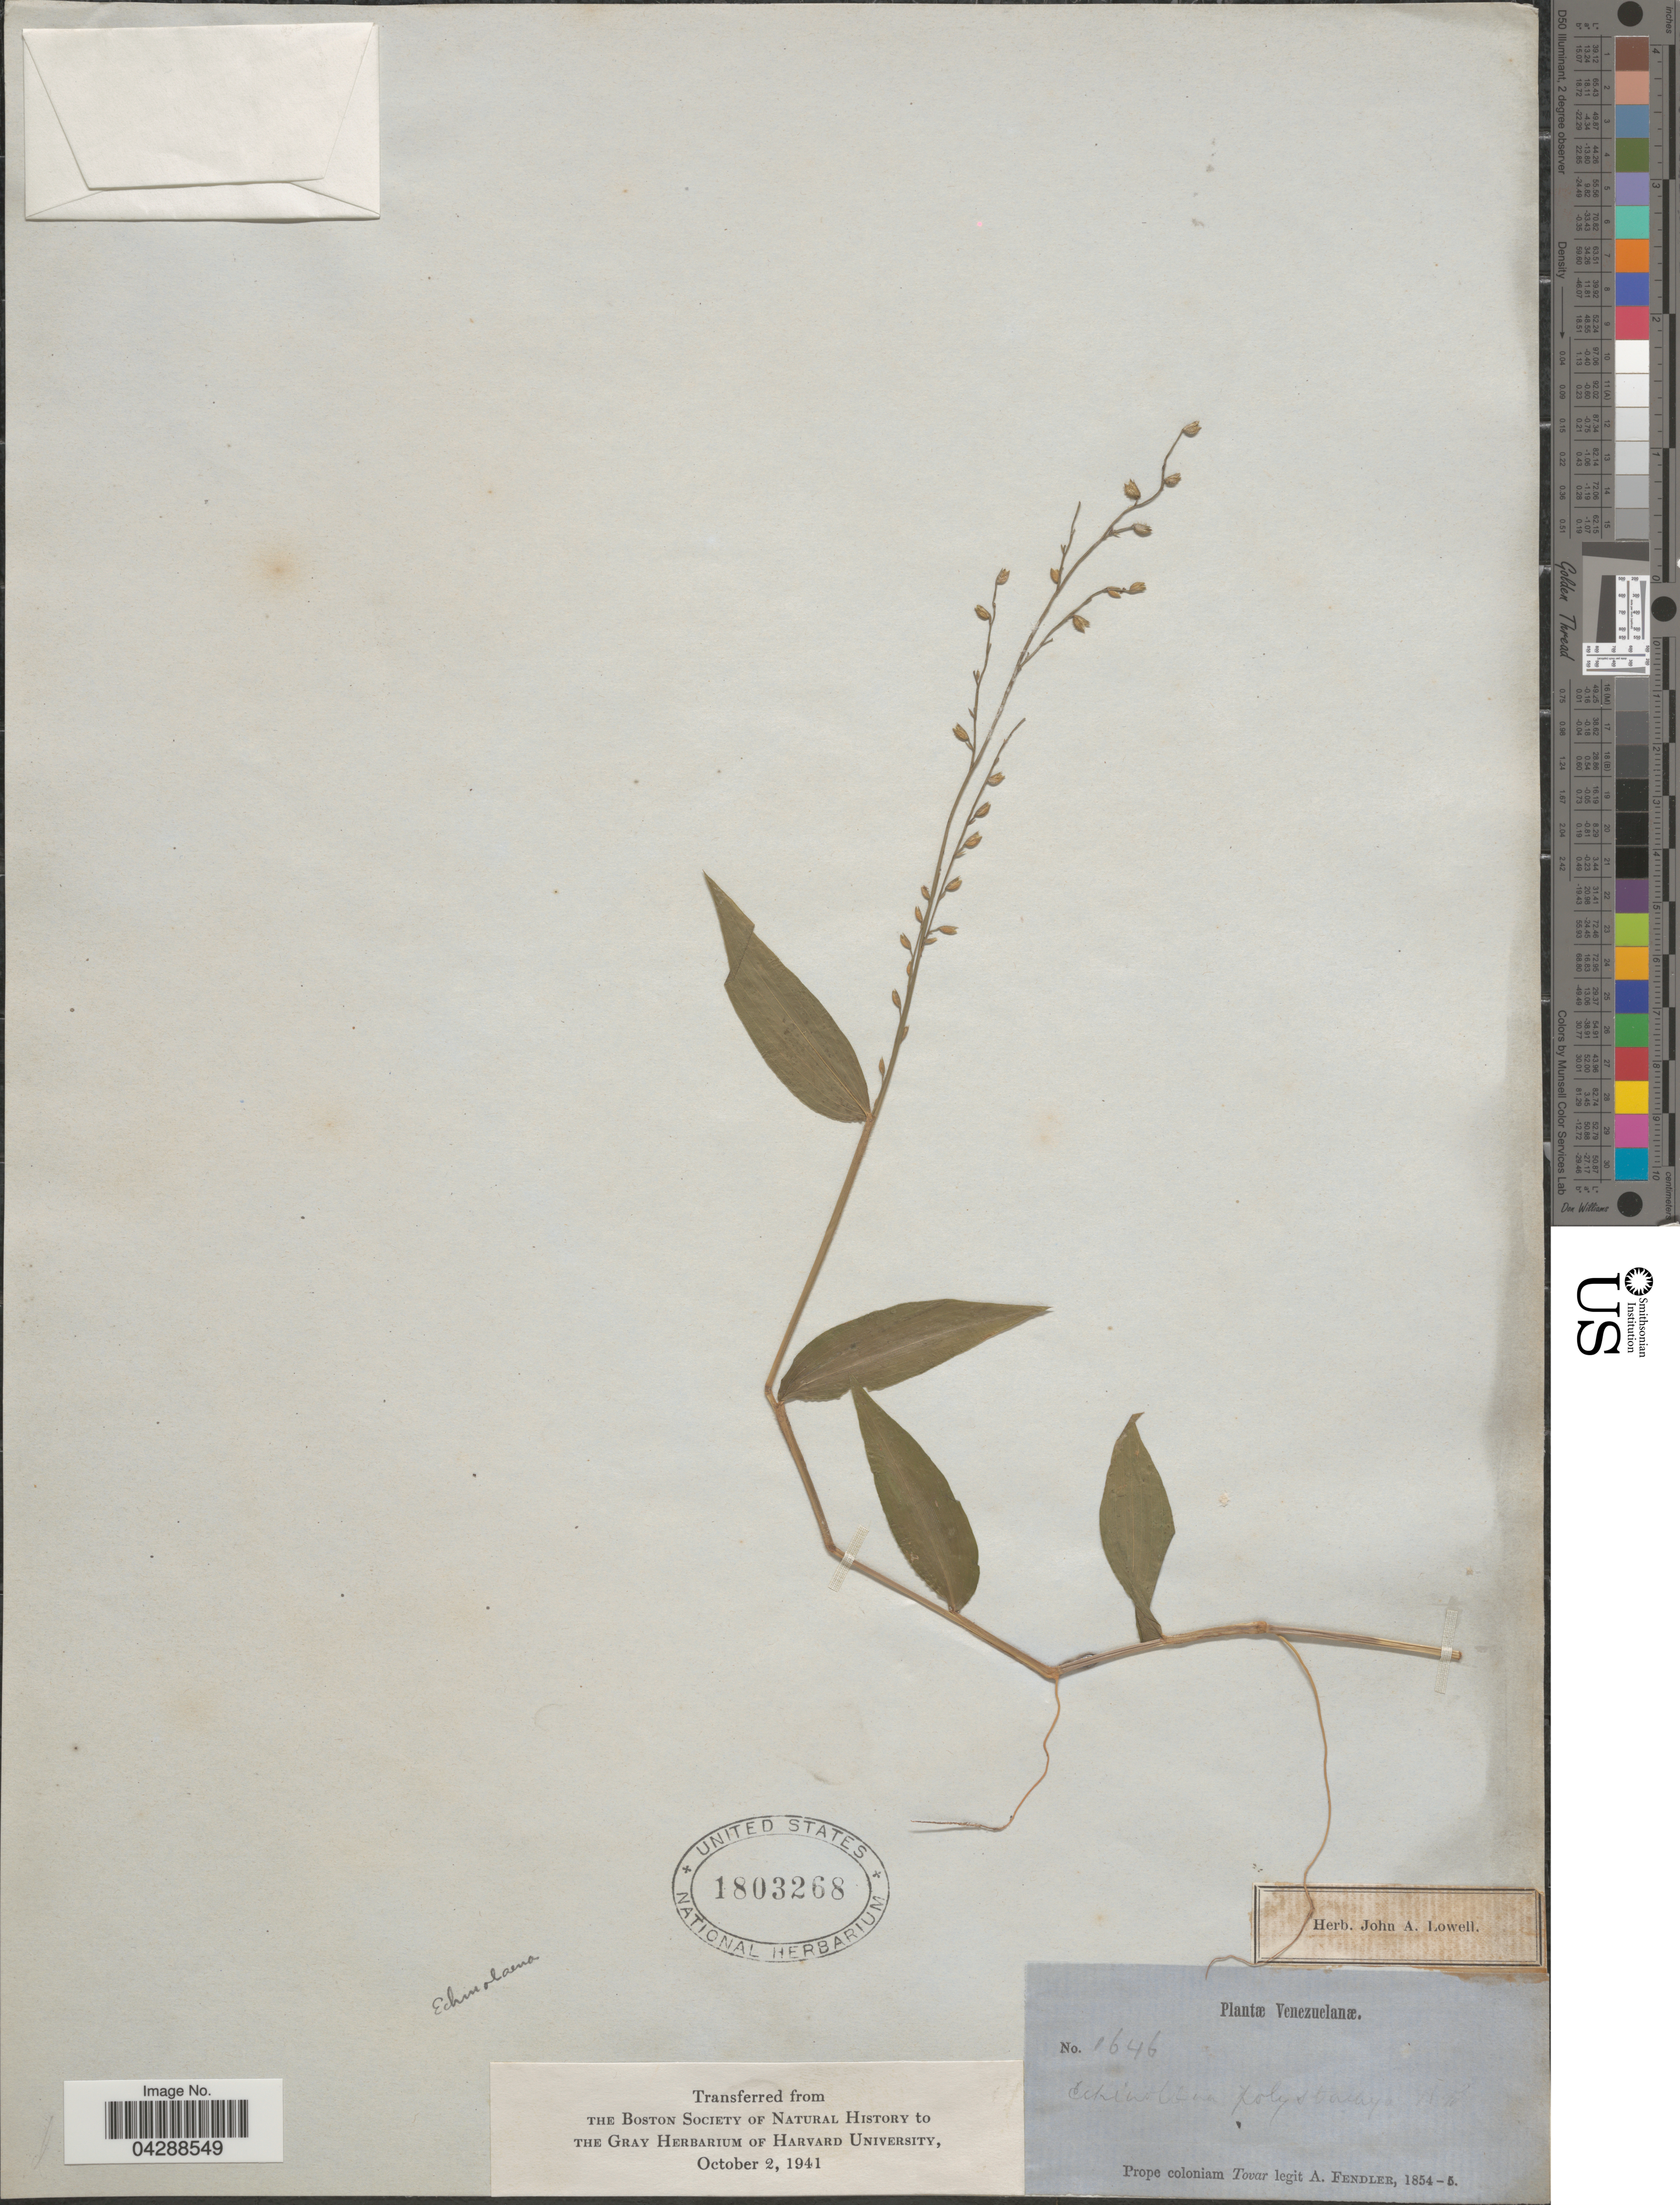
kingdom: Plantae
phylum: Tracheophyta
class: Liliopsida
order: Poales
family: Poaceae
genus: Pseudechinolaena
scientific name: Pseudechinolaena polystachya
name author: (Kunth) Stapf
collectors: A. Fendler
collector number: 1646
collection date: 1854/1855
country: Venezuela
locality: Prope coloniam Tovar.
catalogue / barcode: US 1803268